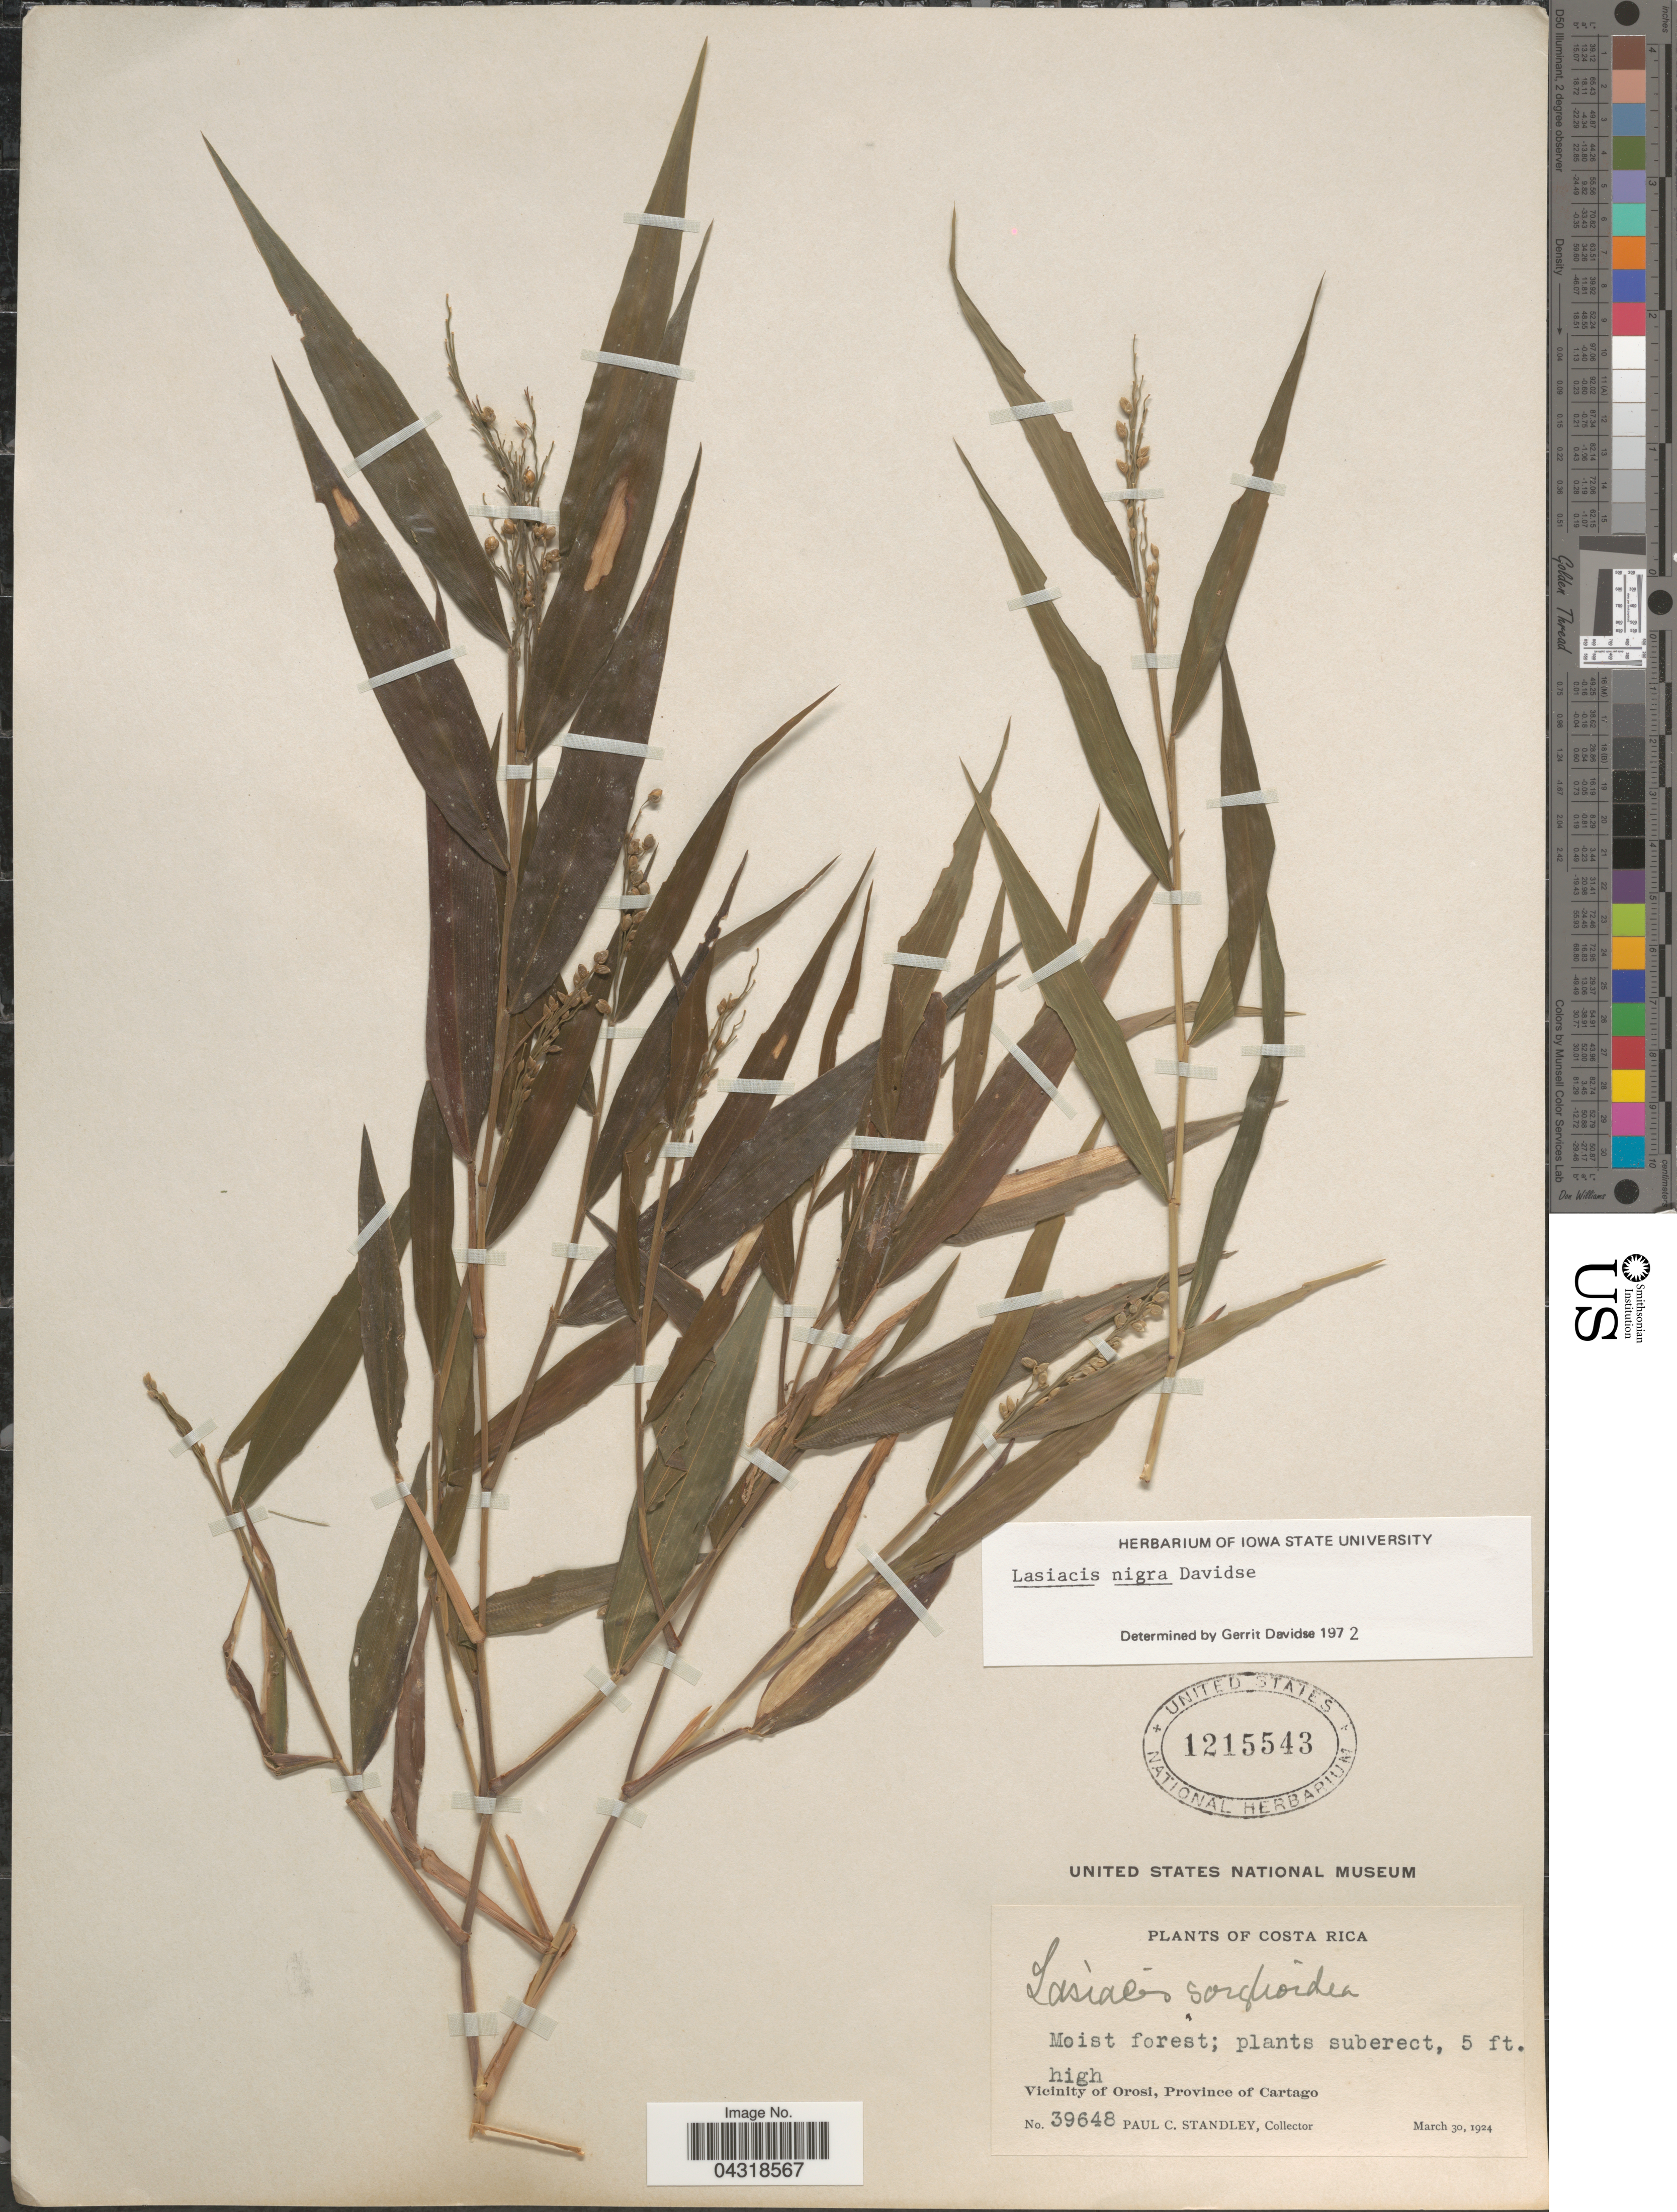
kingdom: Plantae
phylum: Tracheophyta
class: Liliopsida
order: Poales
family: Poaceae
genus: Lasiacis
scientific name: Lasiacis nigra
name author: Davidse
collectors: P. C. Standley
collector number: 39648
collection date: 1924-03-30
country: Costa Rica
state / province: Cartago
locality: Vicinity of Orosi.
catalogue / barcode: US 1215543